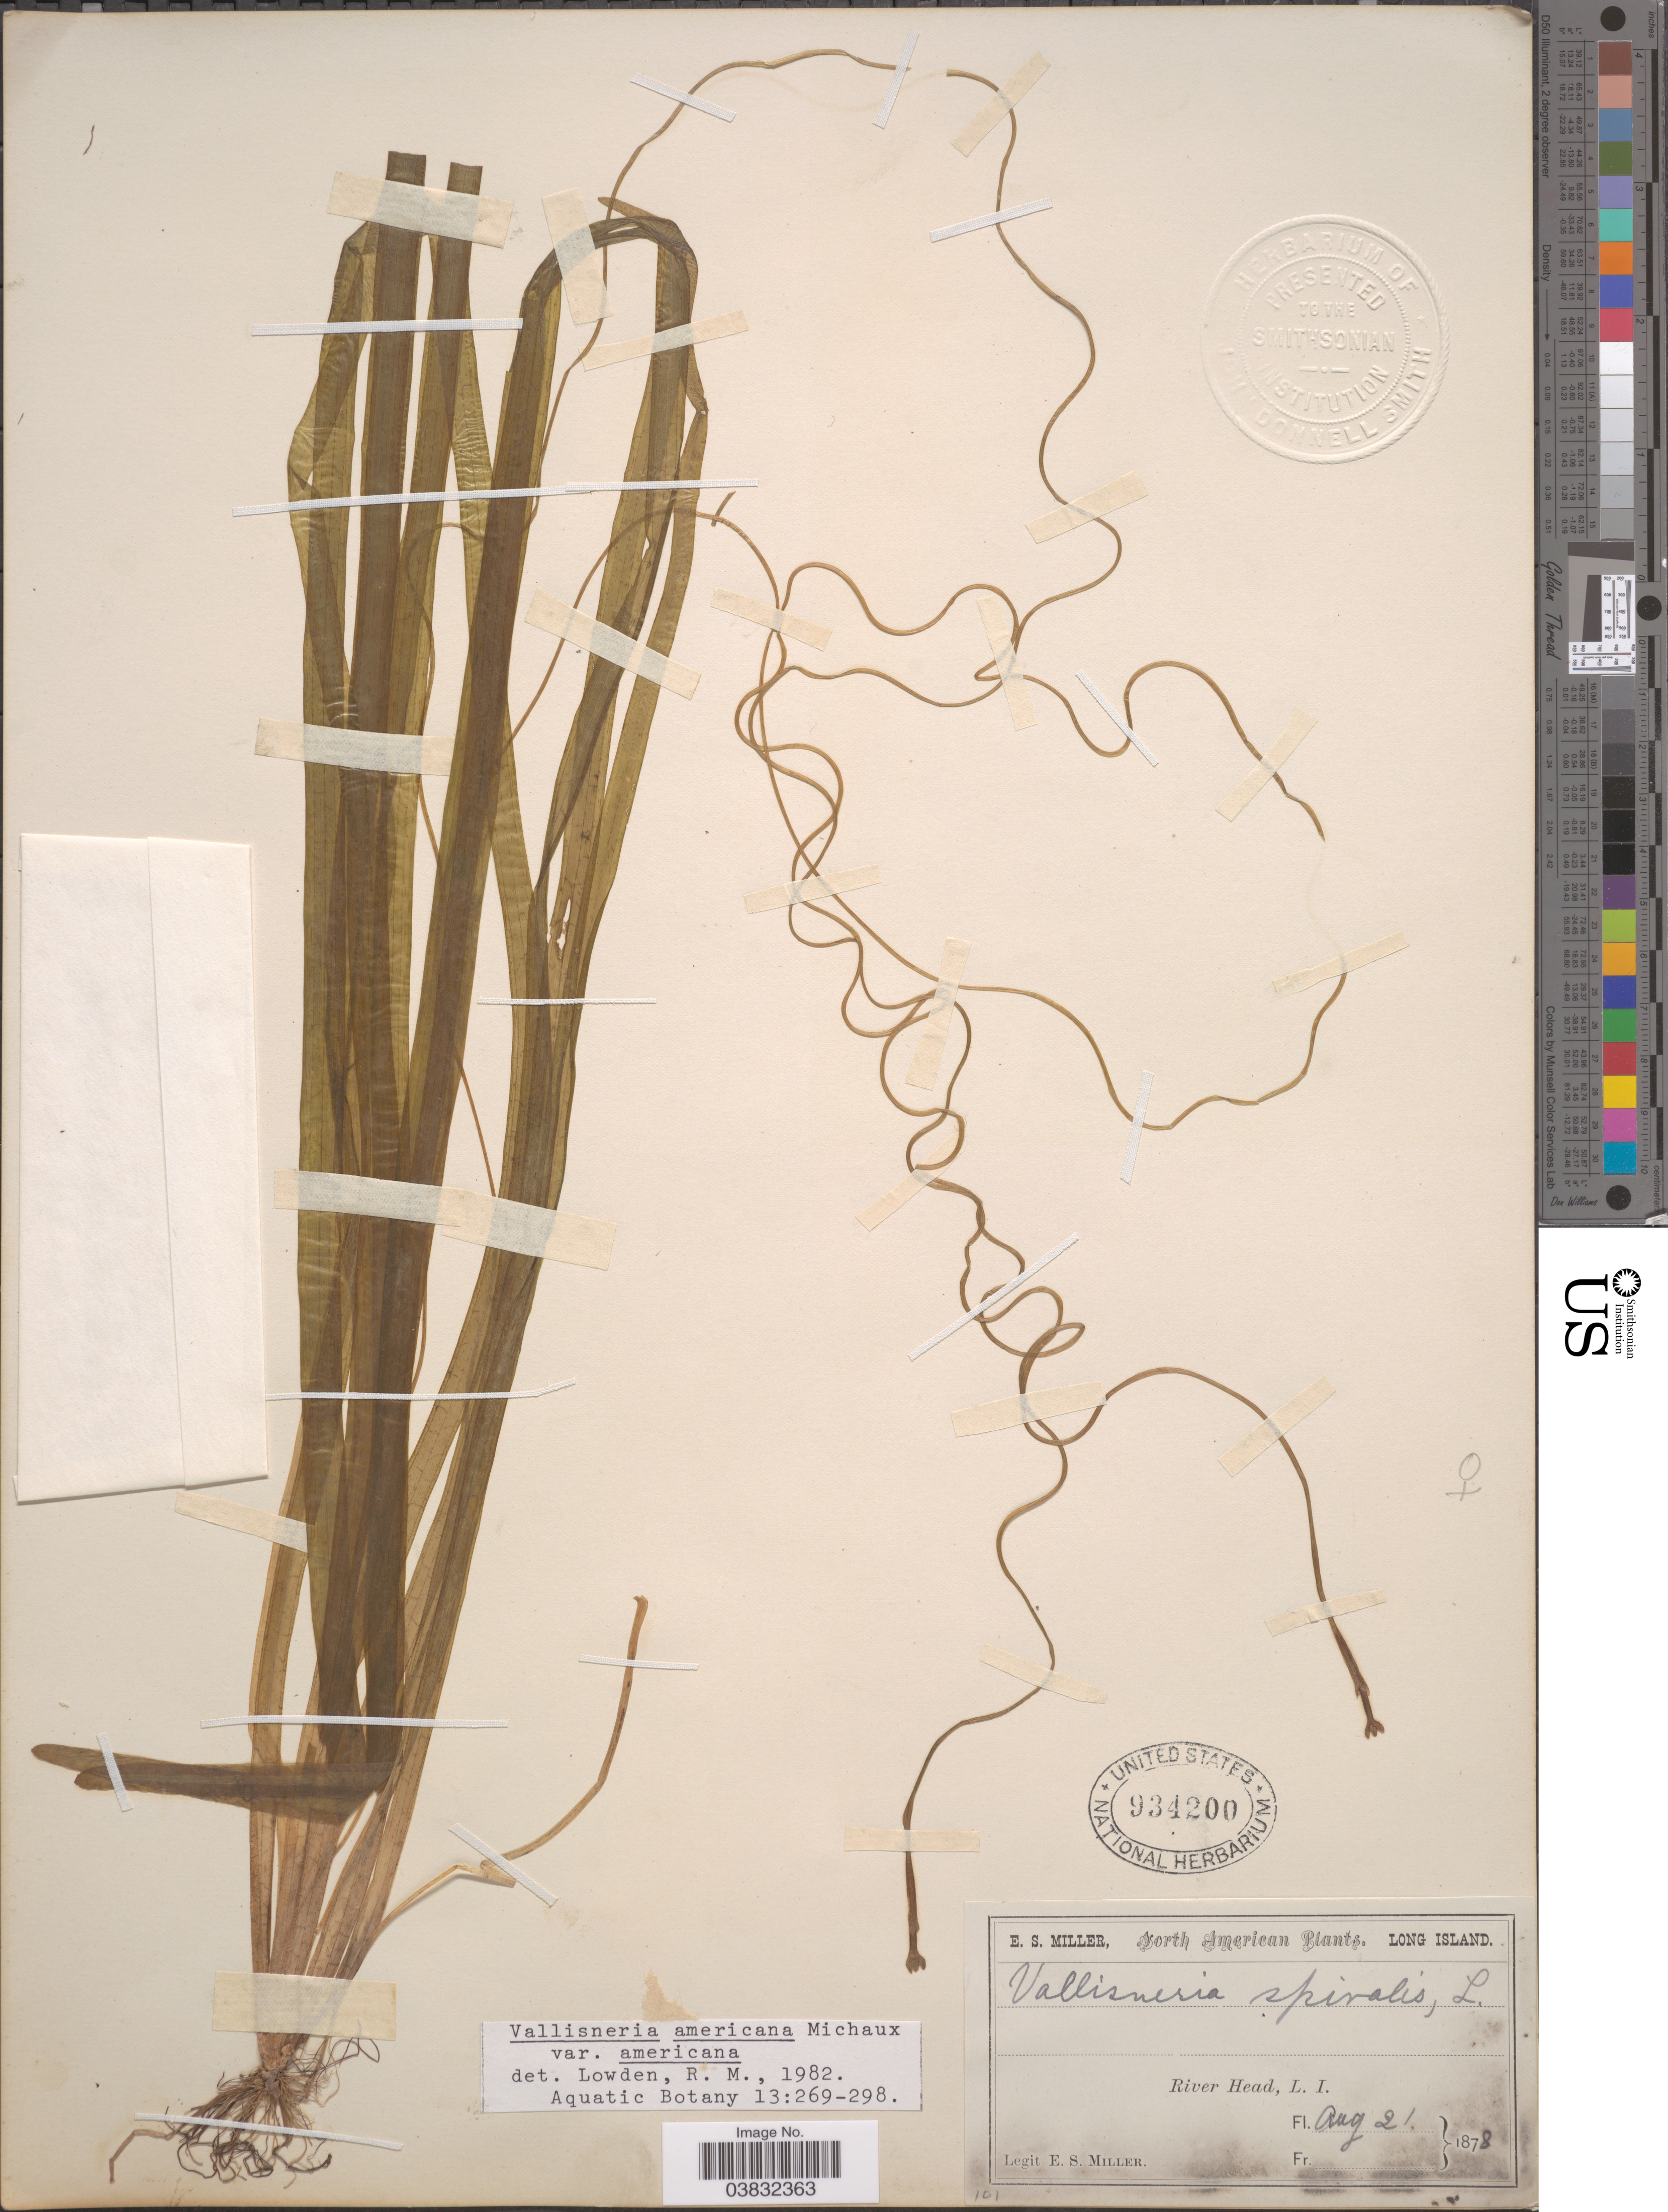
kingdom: Plantae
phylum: Tracheophyta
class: Liliopsida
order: Alismatales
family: Hydrocharitaceae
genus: Vallisneria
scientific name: Vallisneria americana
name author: Michx.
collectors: E. S. Miller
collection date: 1878-08-21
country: United States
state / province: New York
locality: Long Island. River Head, L. I.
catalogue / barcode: US 934200